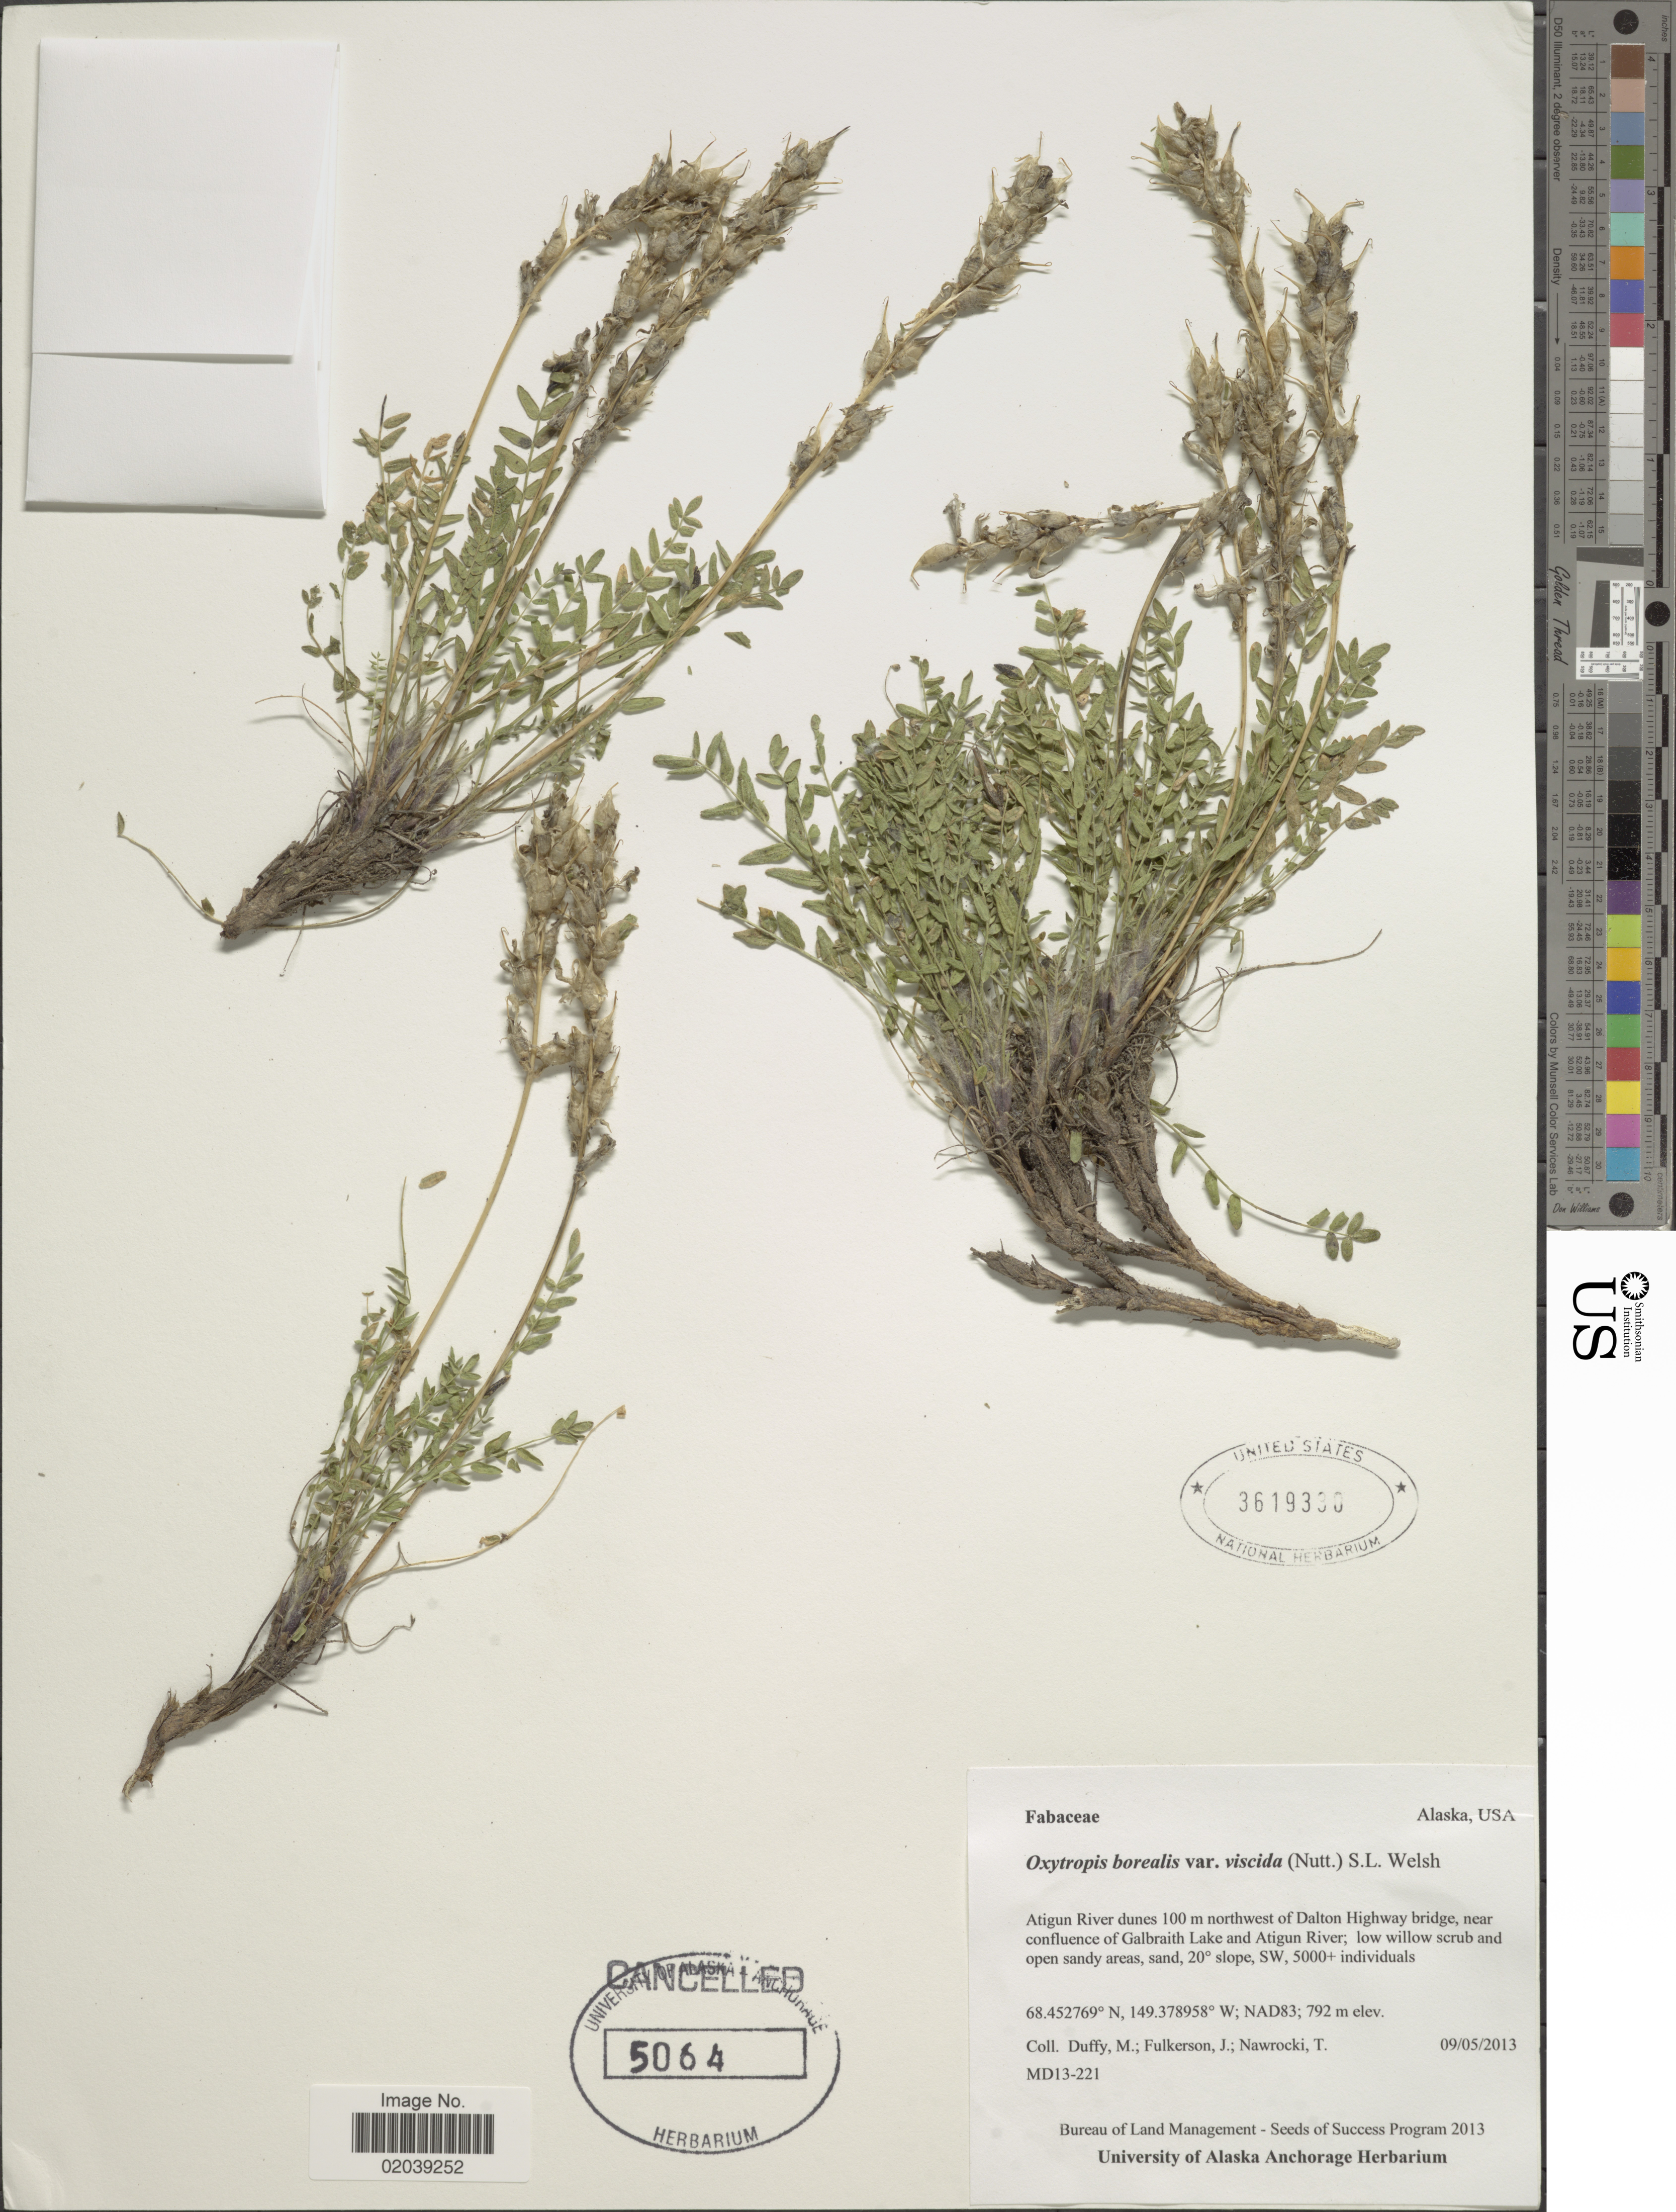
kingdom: Plantae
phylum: Tracheophyta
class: Magnoliopsida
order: Fabales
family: Fabaceae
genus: Oxytropis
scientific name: Oxytropis borealis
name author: DC.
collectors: M. Duffy, J. Fulkerson & T. Nawrocki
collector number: MD13-221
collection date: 2013-05-09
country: United States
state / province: Alaska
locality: Atigun River dunes 100 m northwest of Dalton Highway bridge, near confluence of Galbraith Lake and Atigun River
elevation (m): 792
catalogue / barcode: US 3619330